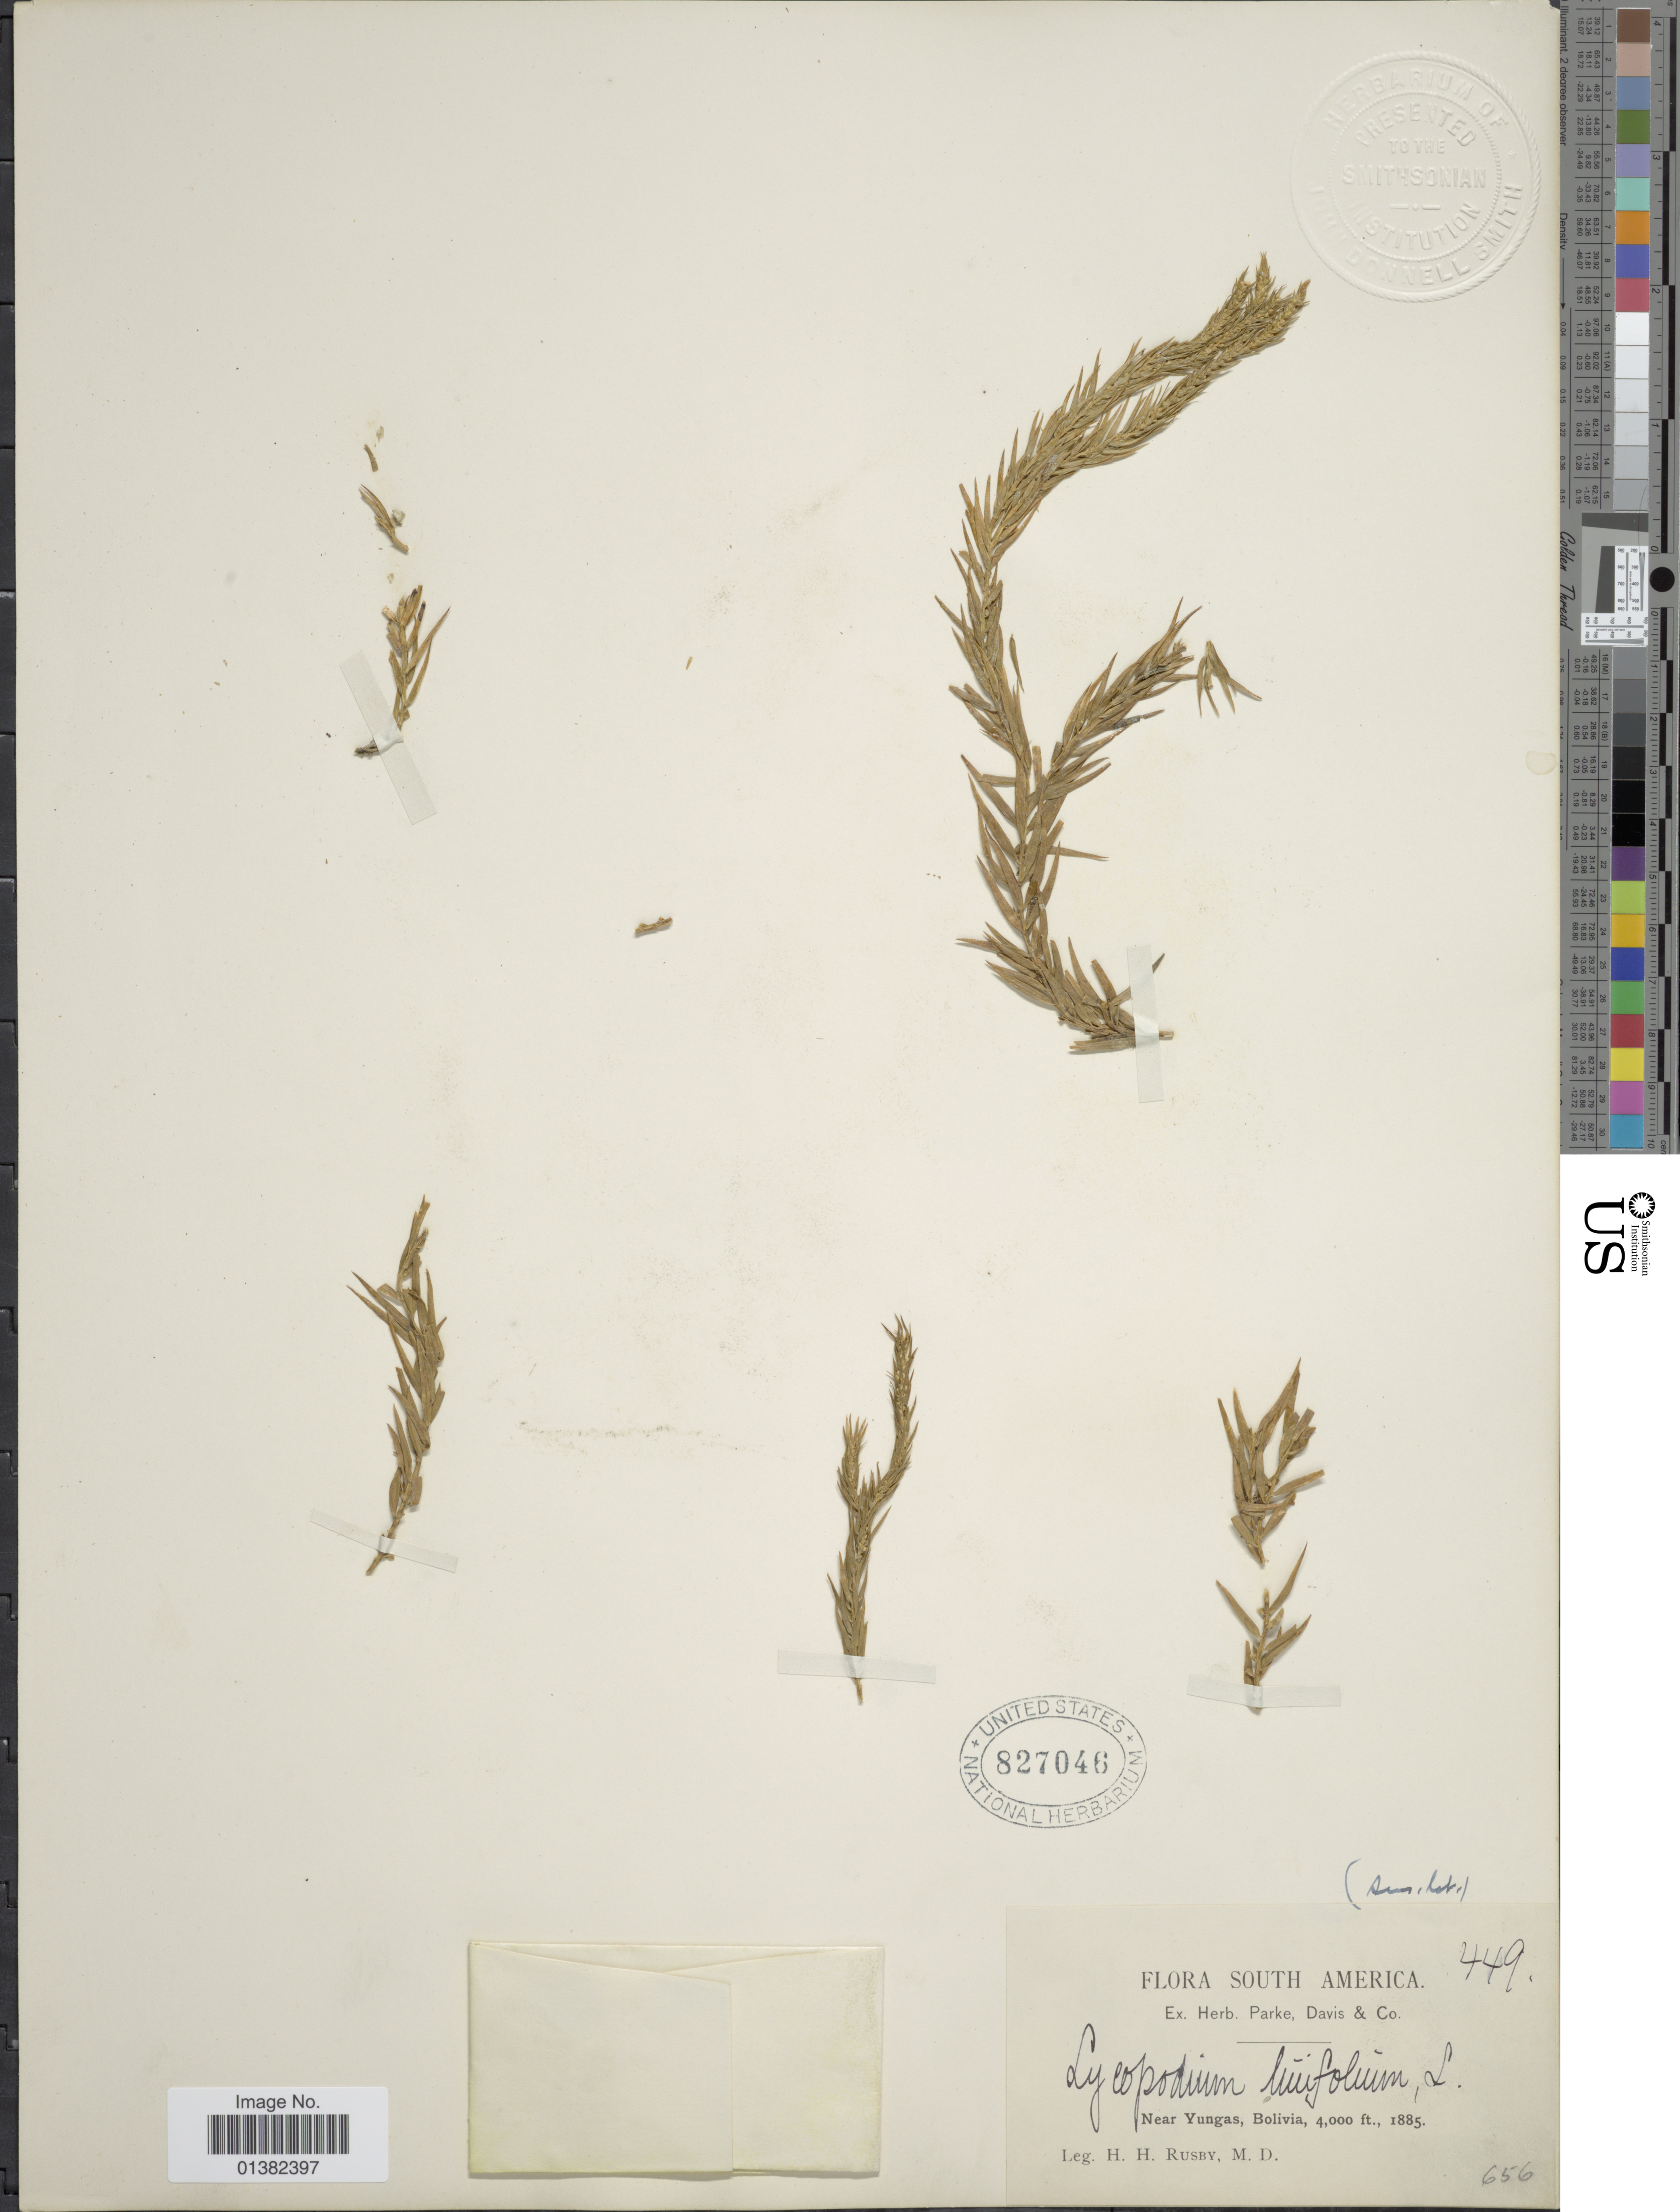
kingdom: Plantae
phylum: Tracheophyta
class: Lycopodiopsida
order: Lycopodiales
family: Lycopodiaceae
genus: Phlegmariurus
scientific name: Phlegmariurus linifolius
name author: (L.) B. Øllg.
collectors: H. H. Rusby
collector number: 656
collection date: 1885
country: Bolivia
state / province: La Paz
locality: Near Yungas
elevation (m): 1219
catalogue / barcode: US 827046